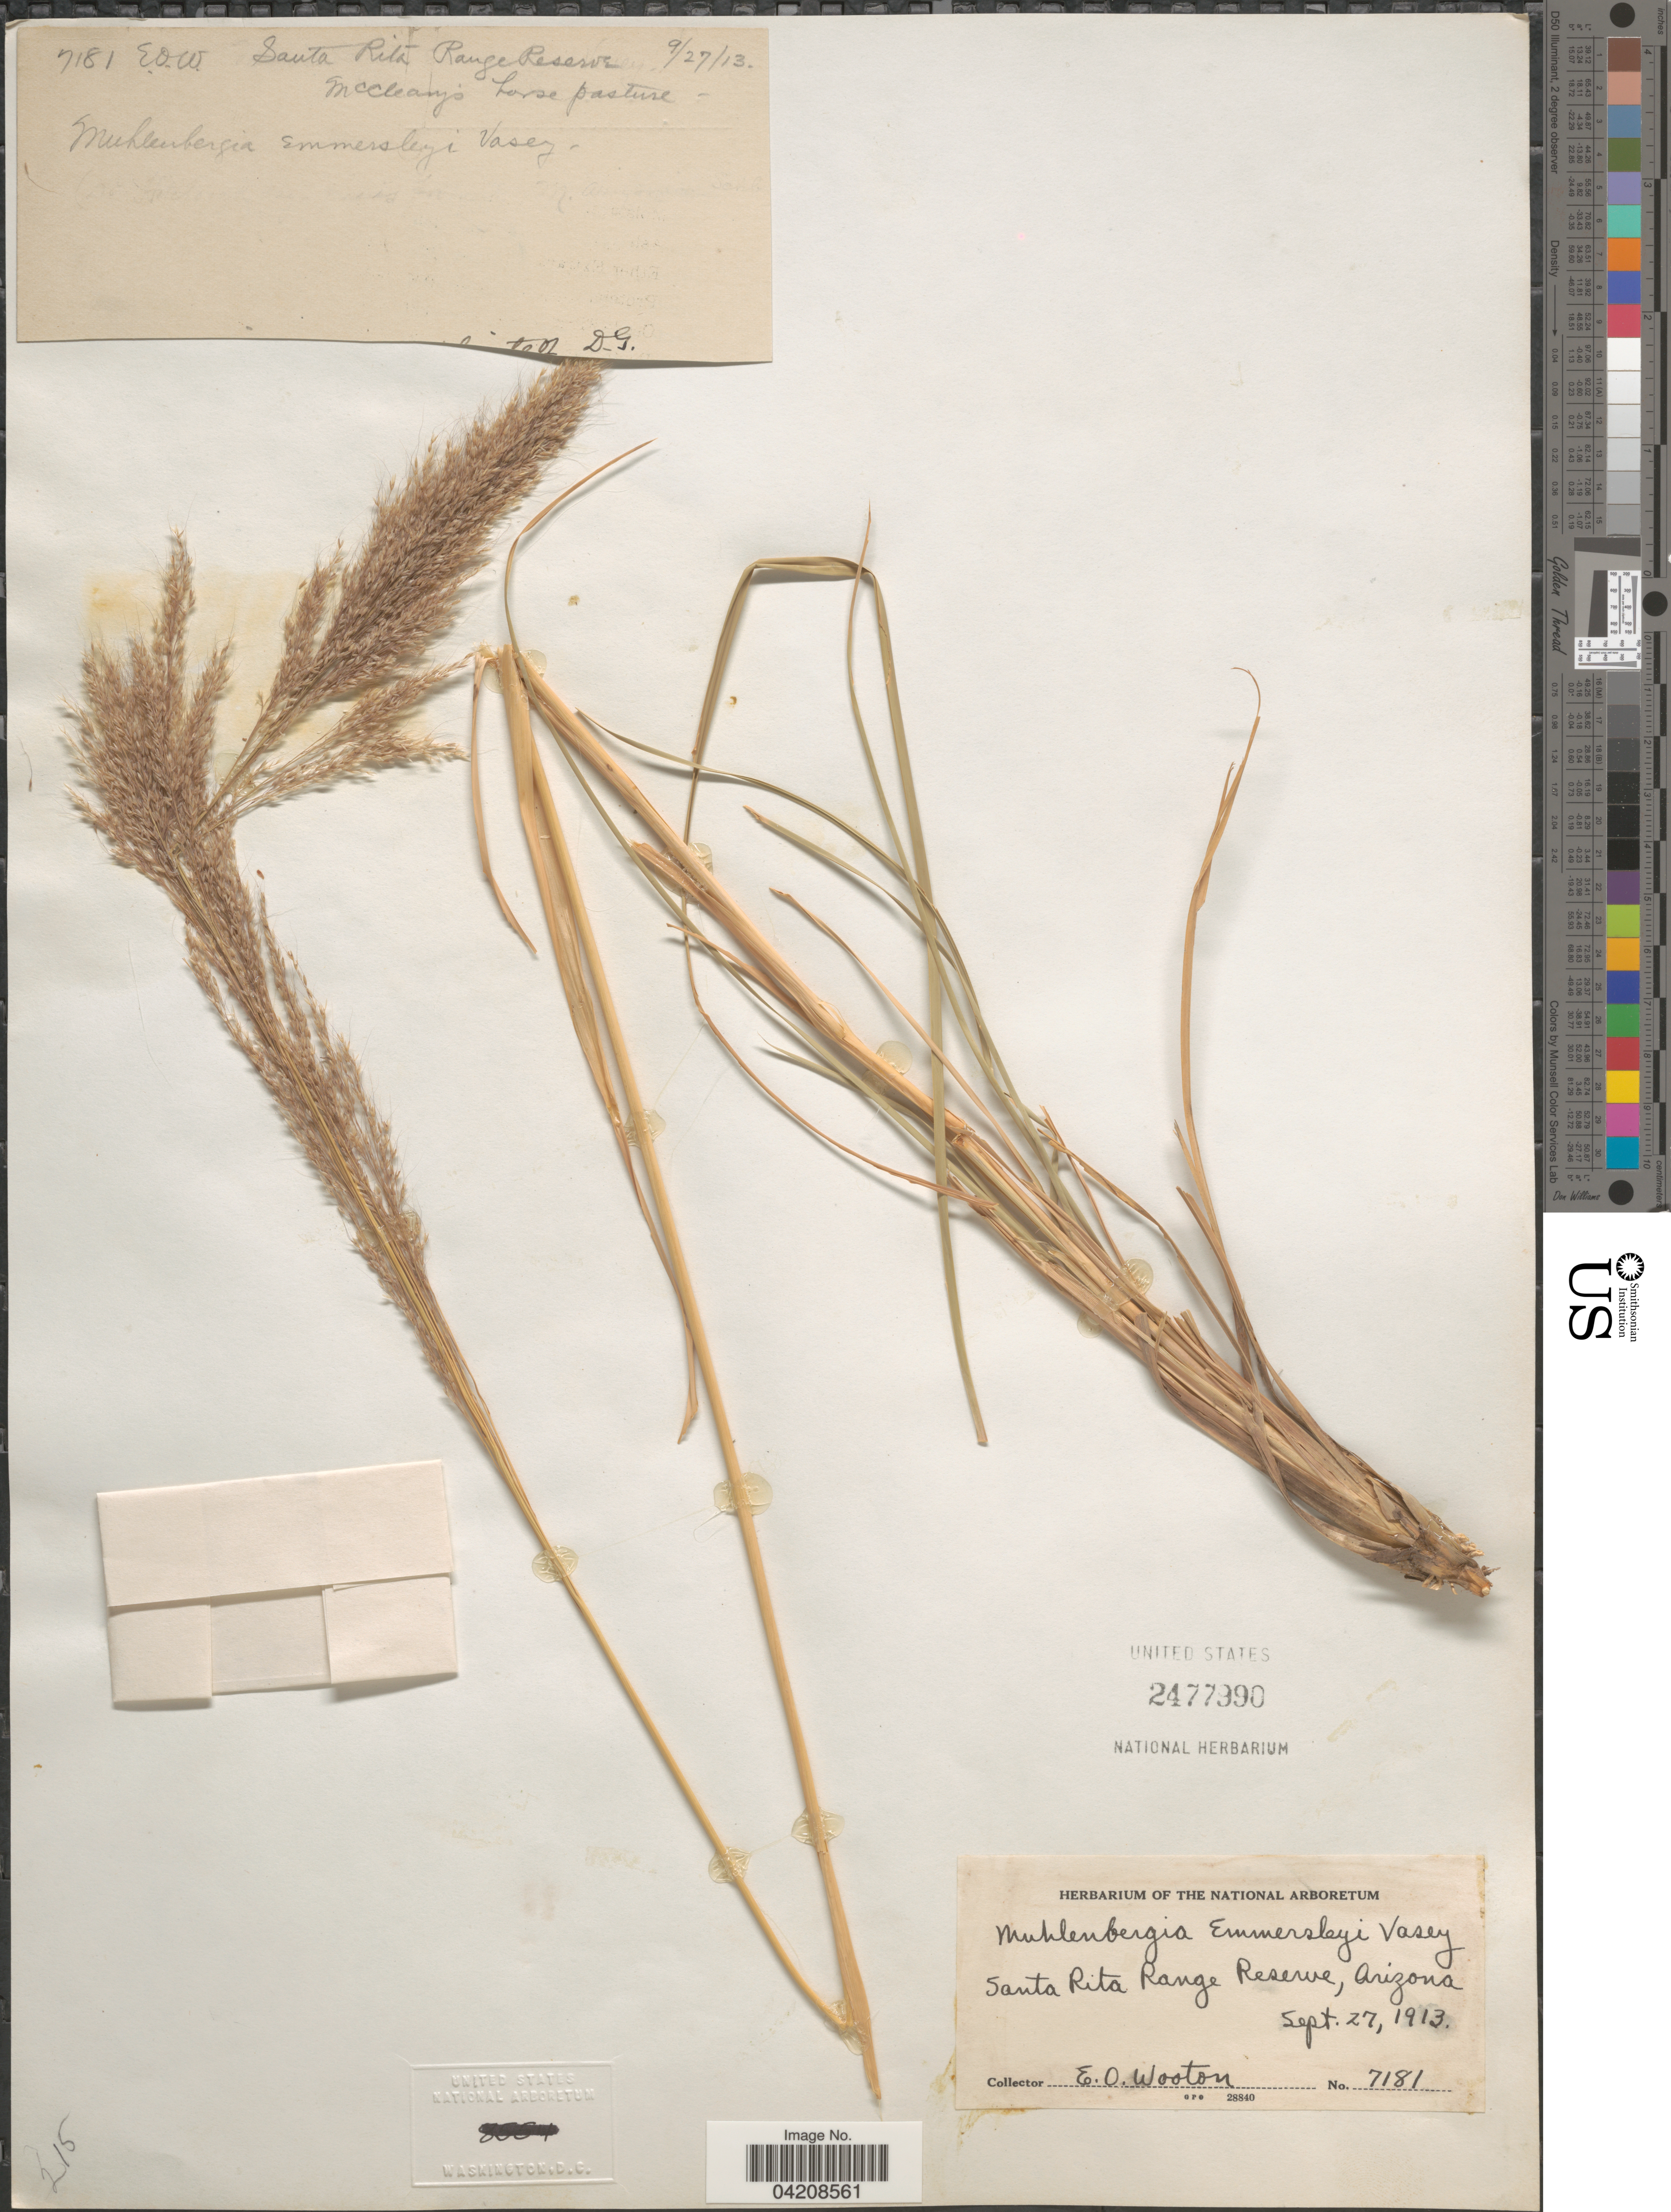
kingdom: Plantae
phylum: Tracheophyta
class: Liliopsida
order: Poales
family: Poaceae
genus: Muhlenbergia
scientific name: Muhlenbergia emersleyi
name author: Vasey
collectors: E. O. Wooton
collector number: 7181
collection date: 1913-09-27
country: United States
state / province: Arizona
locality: Santa Rita Range Reserve.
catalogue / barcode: US 2477990